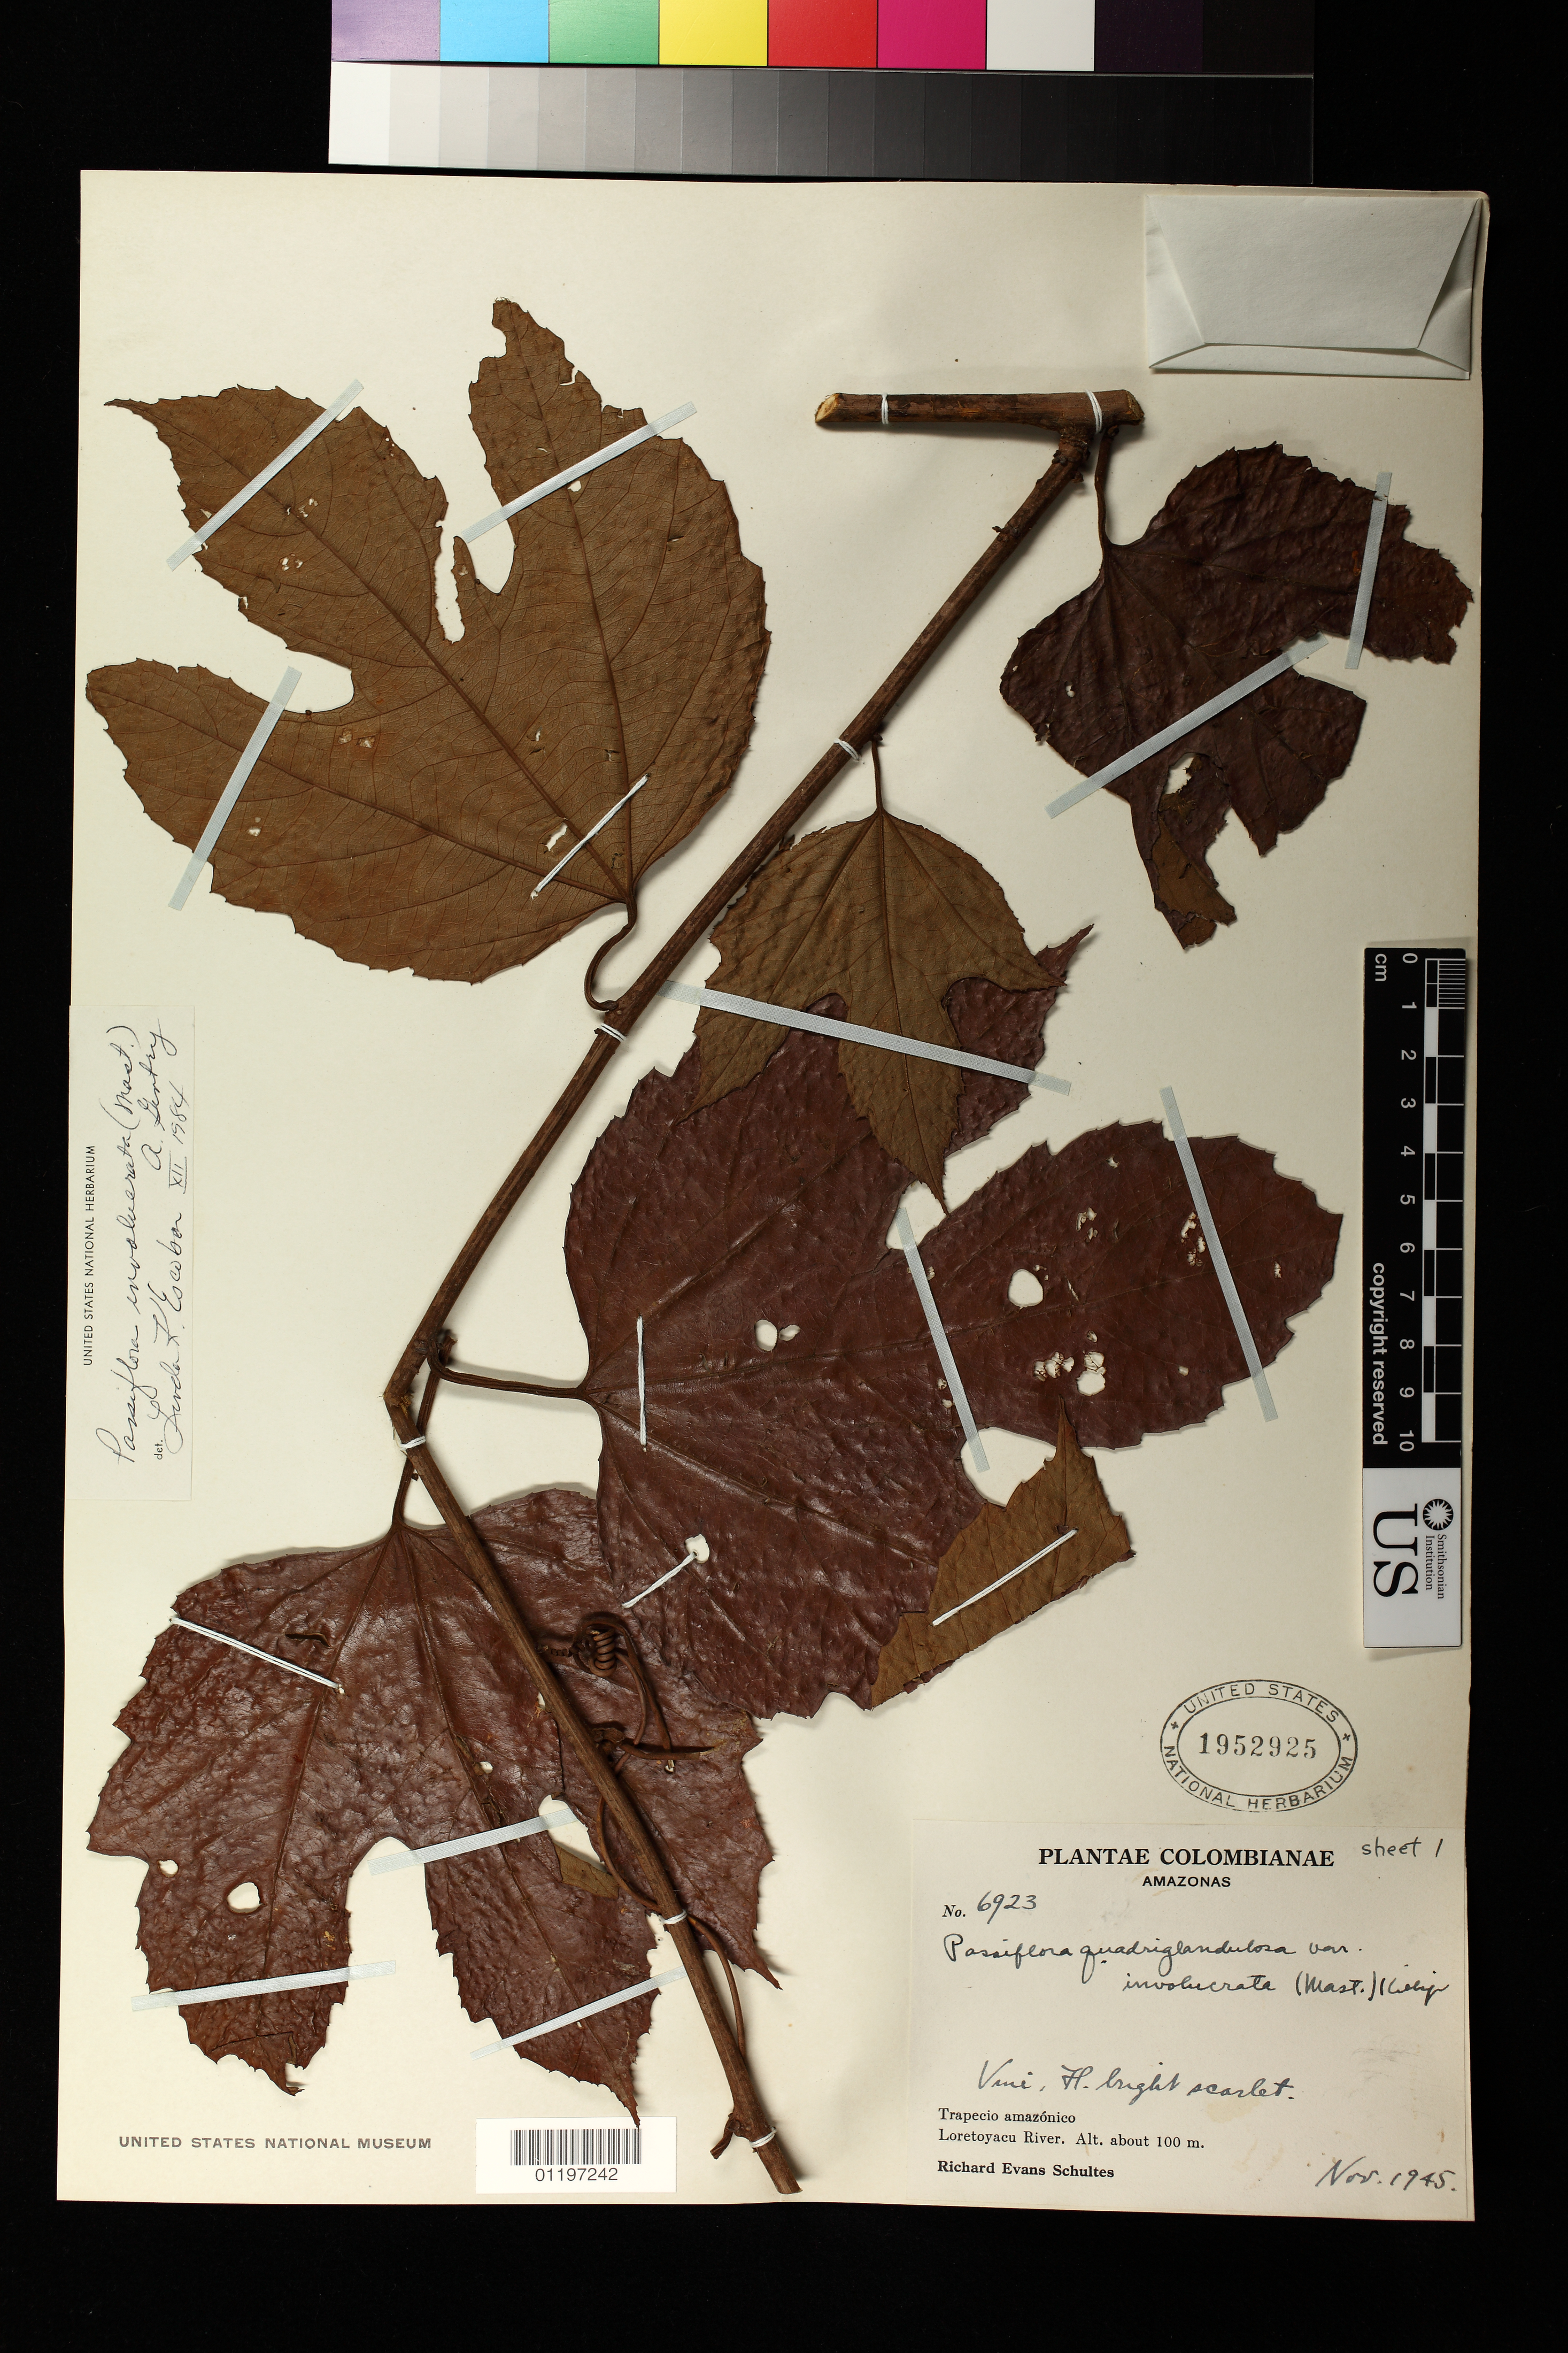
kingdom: Plantae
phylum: Tracheophyta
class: Magnoliopsida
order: Malpighiales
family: Passifloraceae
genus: Passiflora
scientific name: Passiflora involucellata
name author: Harms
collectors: R. E. Schultes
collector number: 6923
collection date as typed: Nov 1945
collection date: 1945-11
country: Colombia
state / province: Amazônas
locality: Loretoyacu River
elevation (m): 100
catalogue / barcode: US 1952925